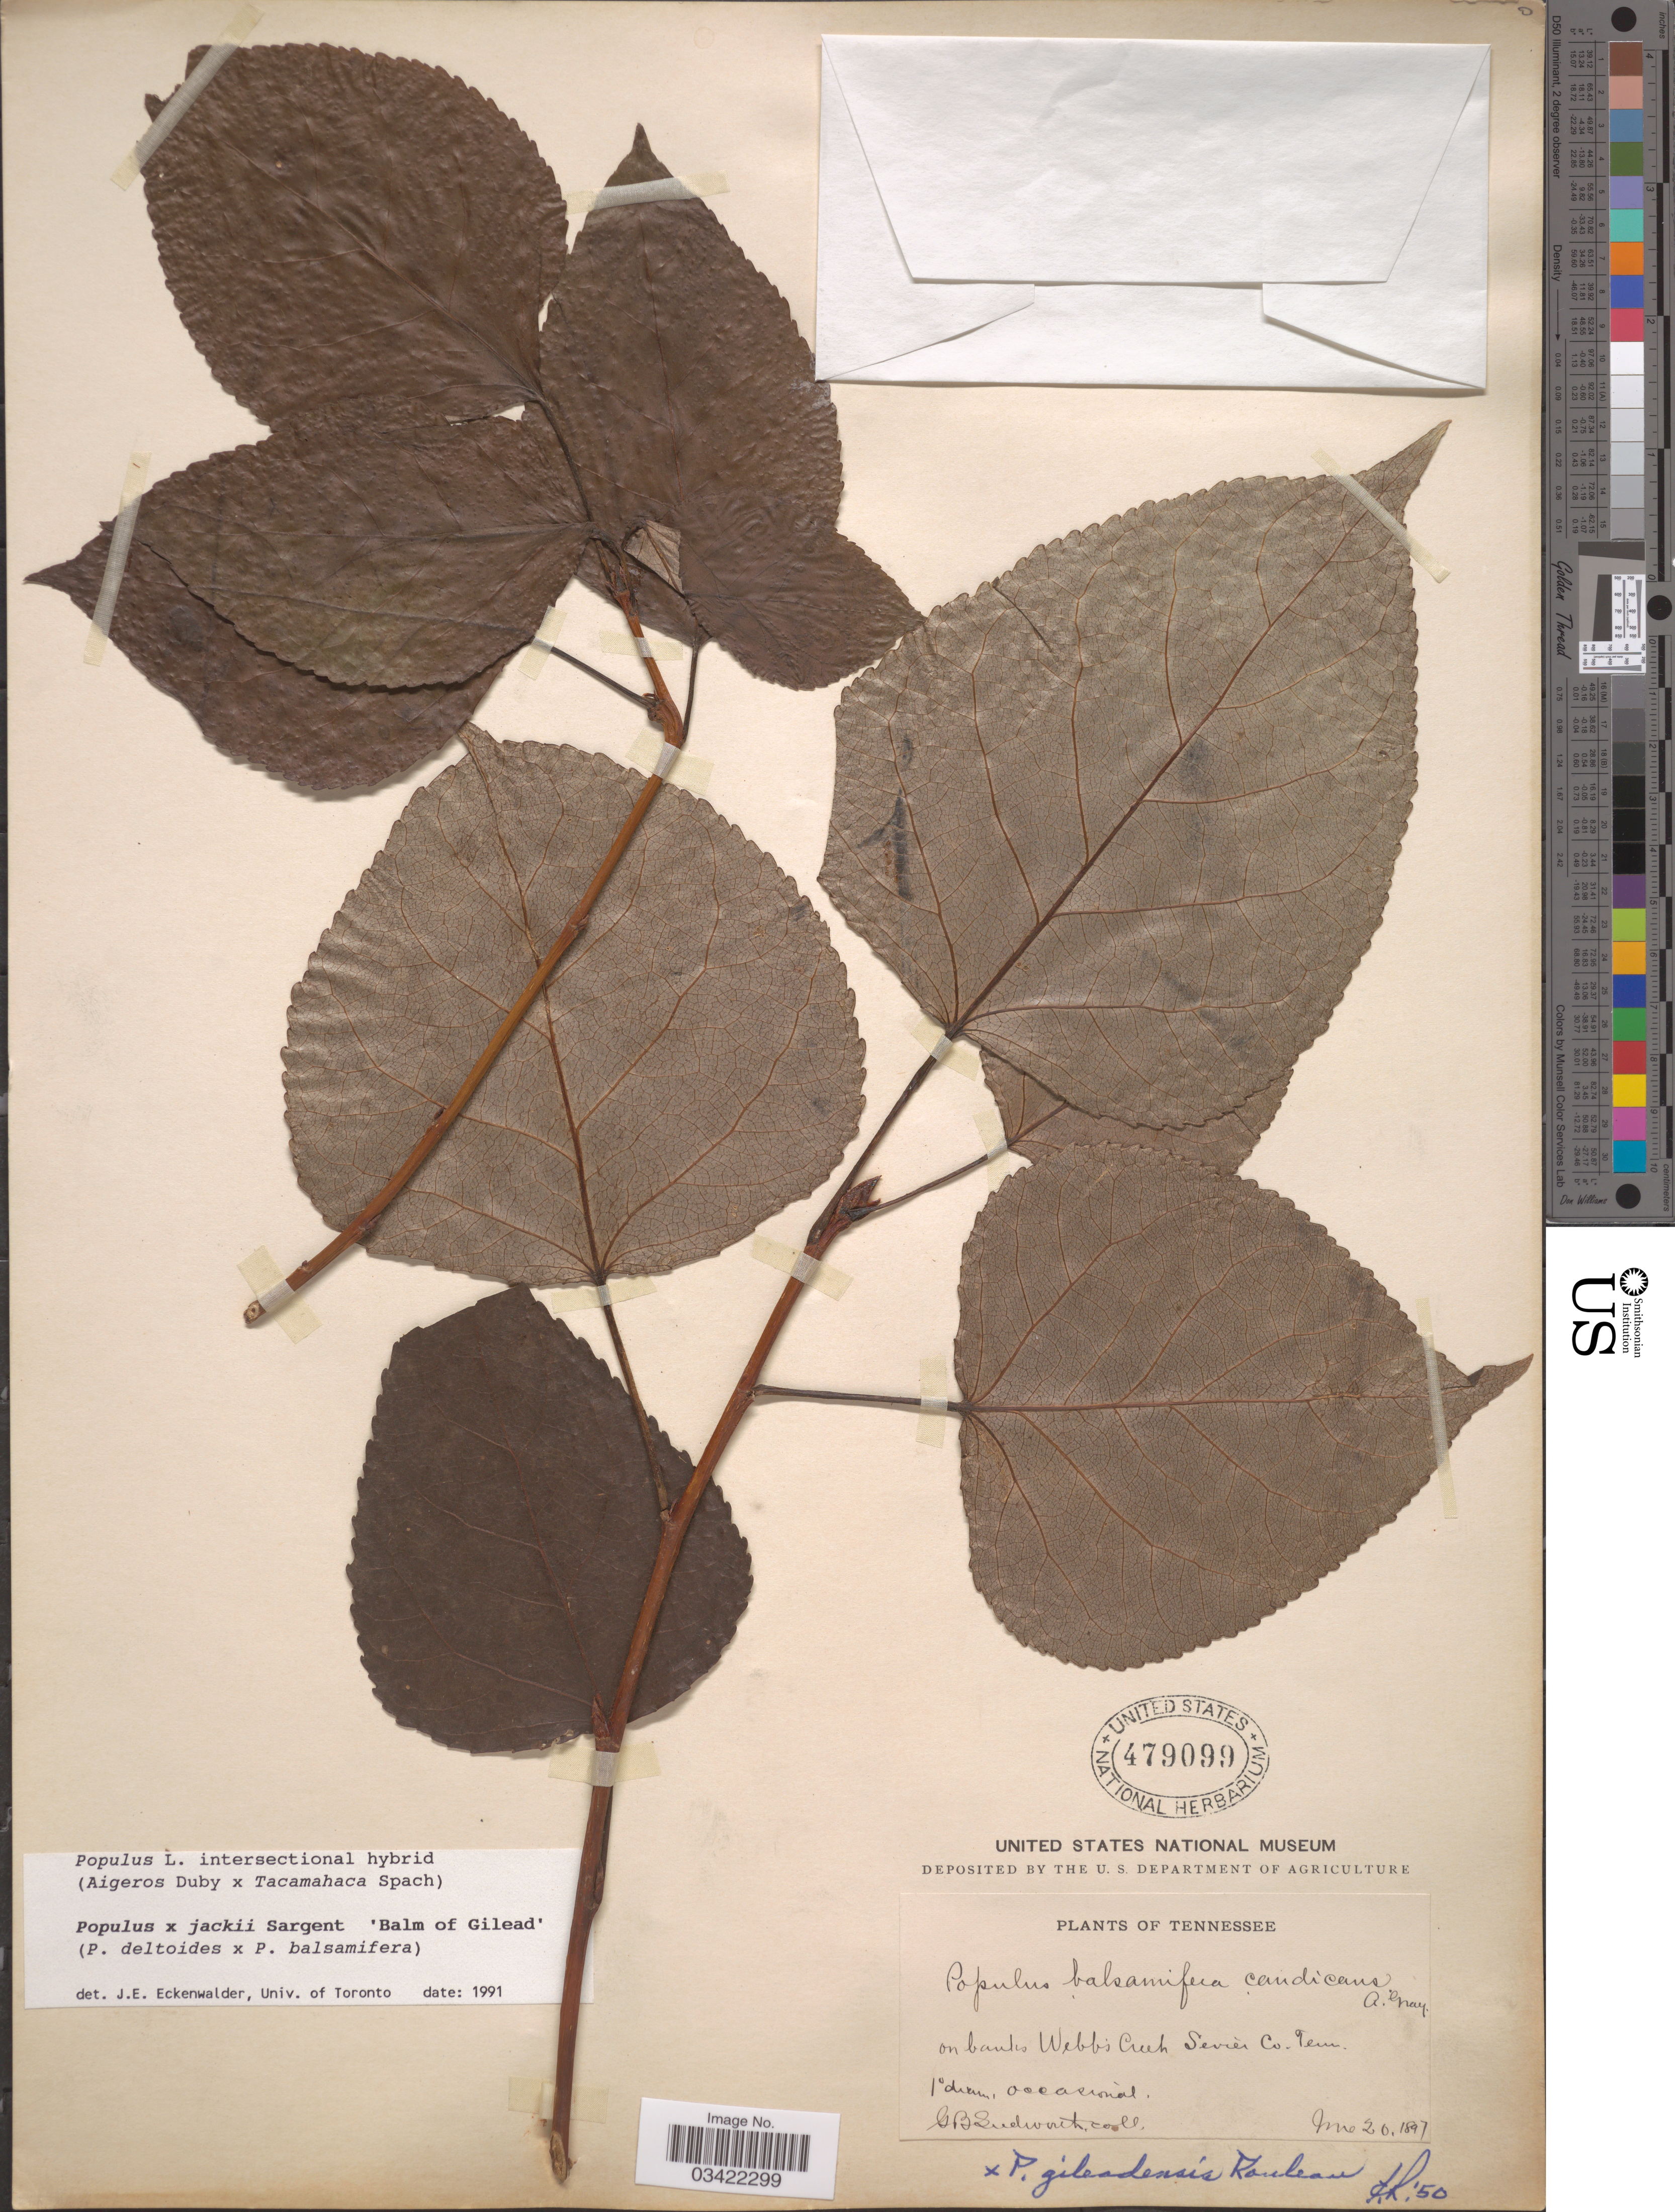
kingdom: Plantae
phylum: Tracheophyta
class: Magnoliopsida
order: Malpighiales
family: Salicaceae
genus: Populus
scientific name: Populus x jackii 'Balm of Gilead'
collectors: G. B. Sudworth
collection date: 1897-05-20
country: United States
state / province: Tennessee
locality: On bank Webb's Creek, Sevier Co.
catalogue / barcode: US 479099